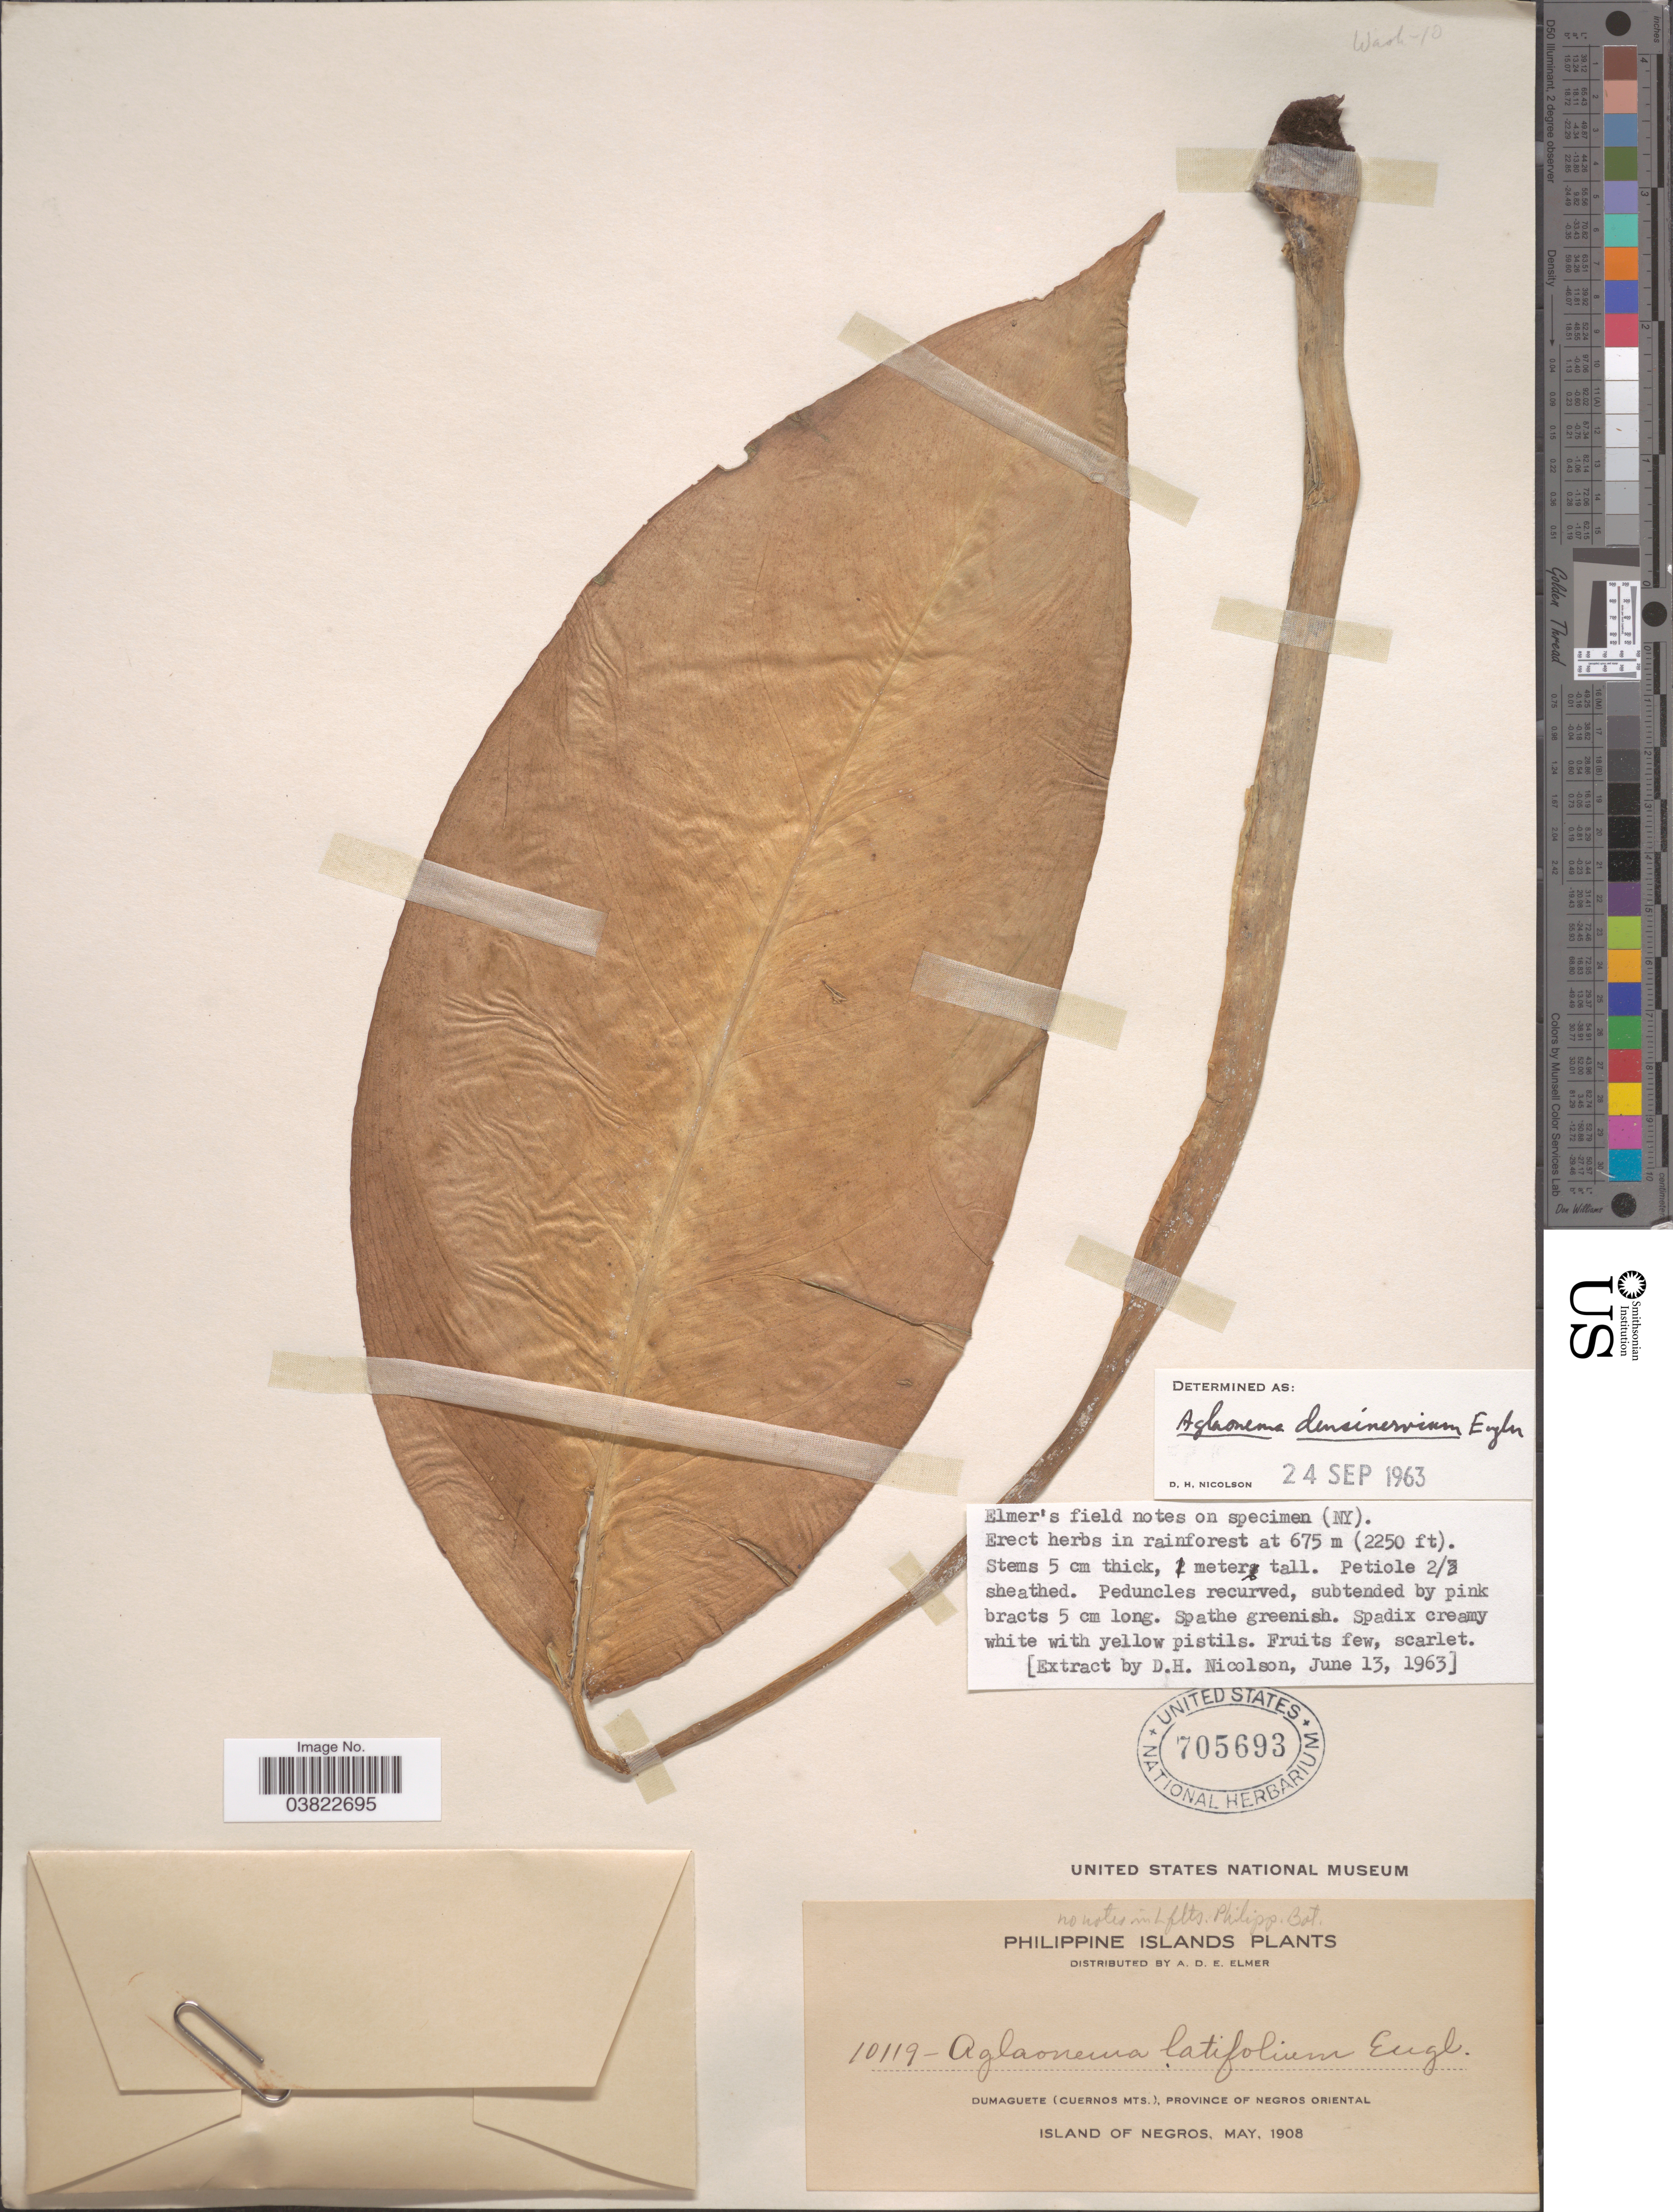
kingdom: Plantae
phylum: Tracheophyta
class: Liliopsida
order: Alismatales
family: Araceae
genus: Aglaonema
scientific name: Aglaonema densinervium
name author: Engl.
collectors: A. D. E. Elmer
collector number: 10119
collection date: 1908-05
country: Philippines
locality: Dumaguete (Cuernos Mts.). Province of Negros Oriental. Island of Negros.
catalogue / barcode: US 705693